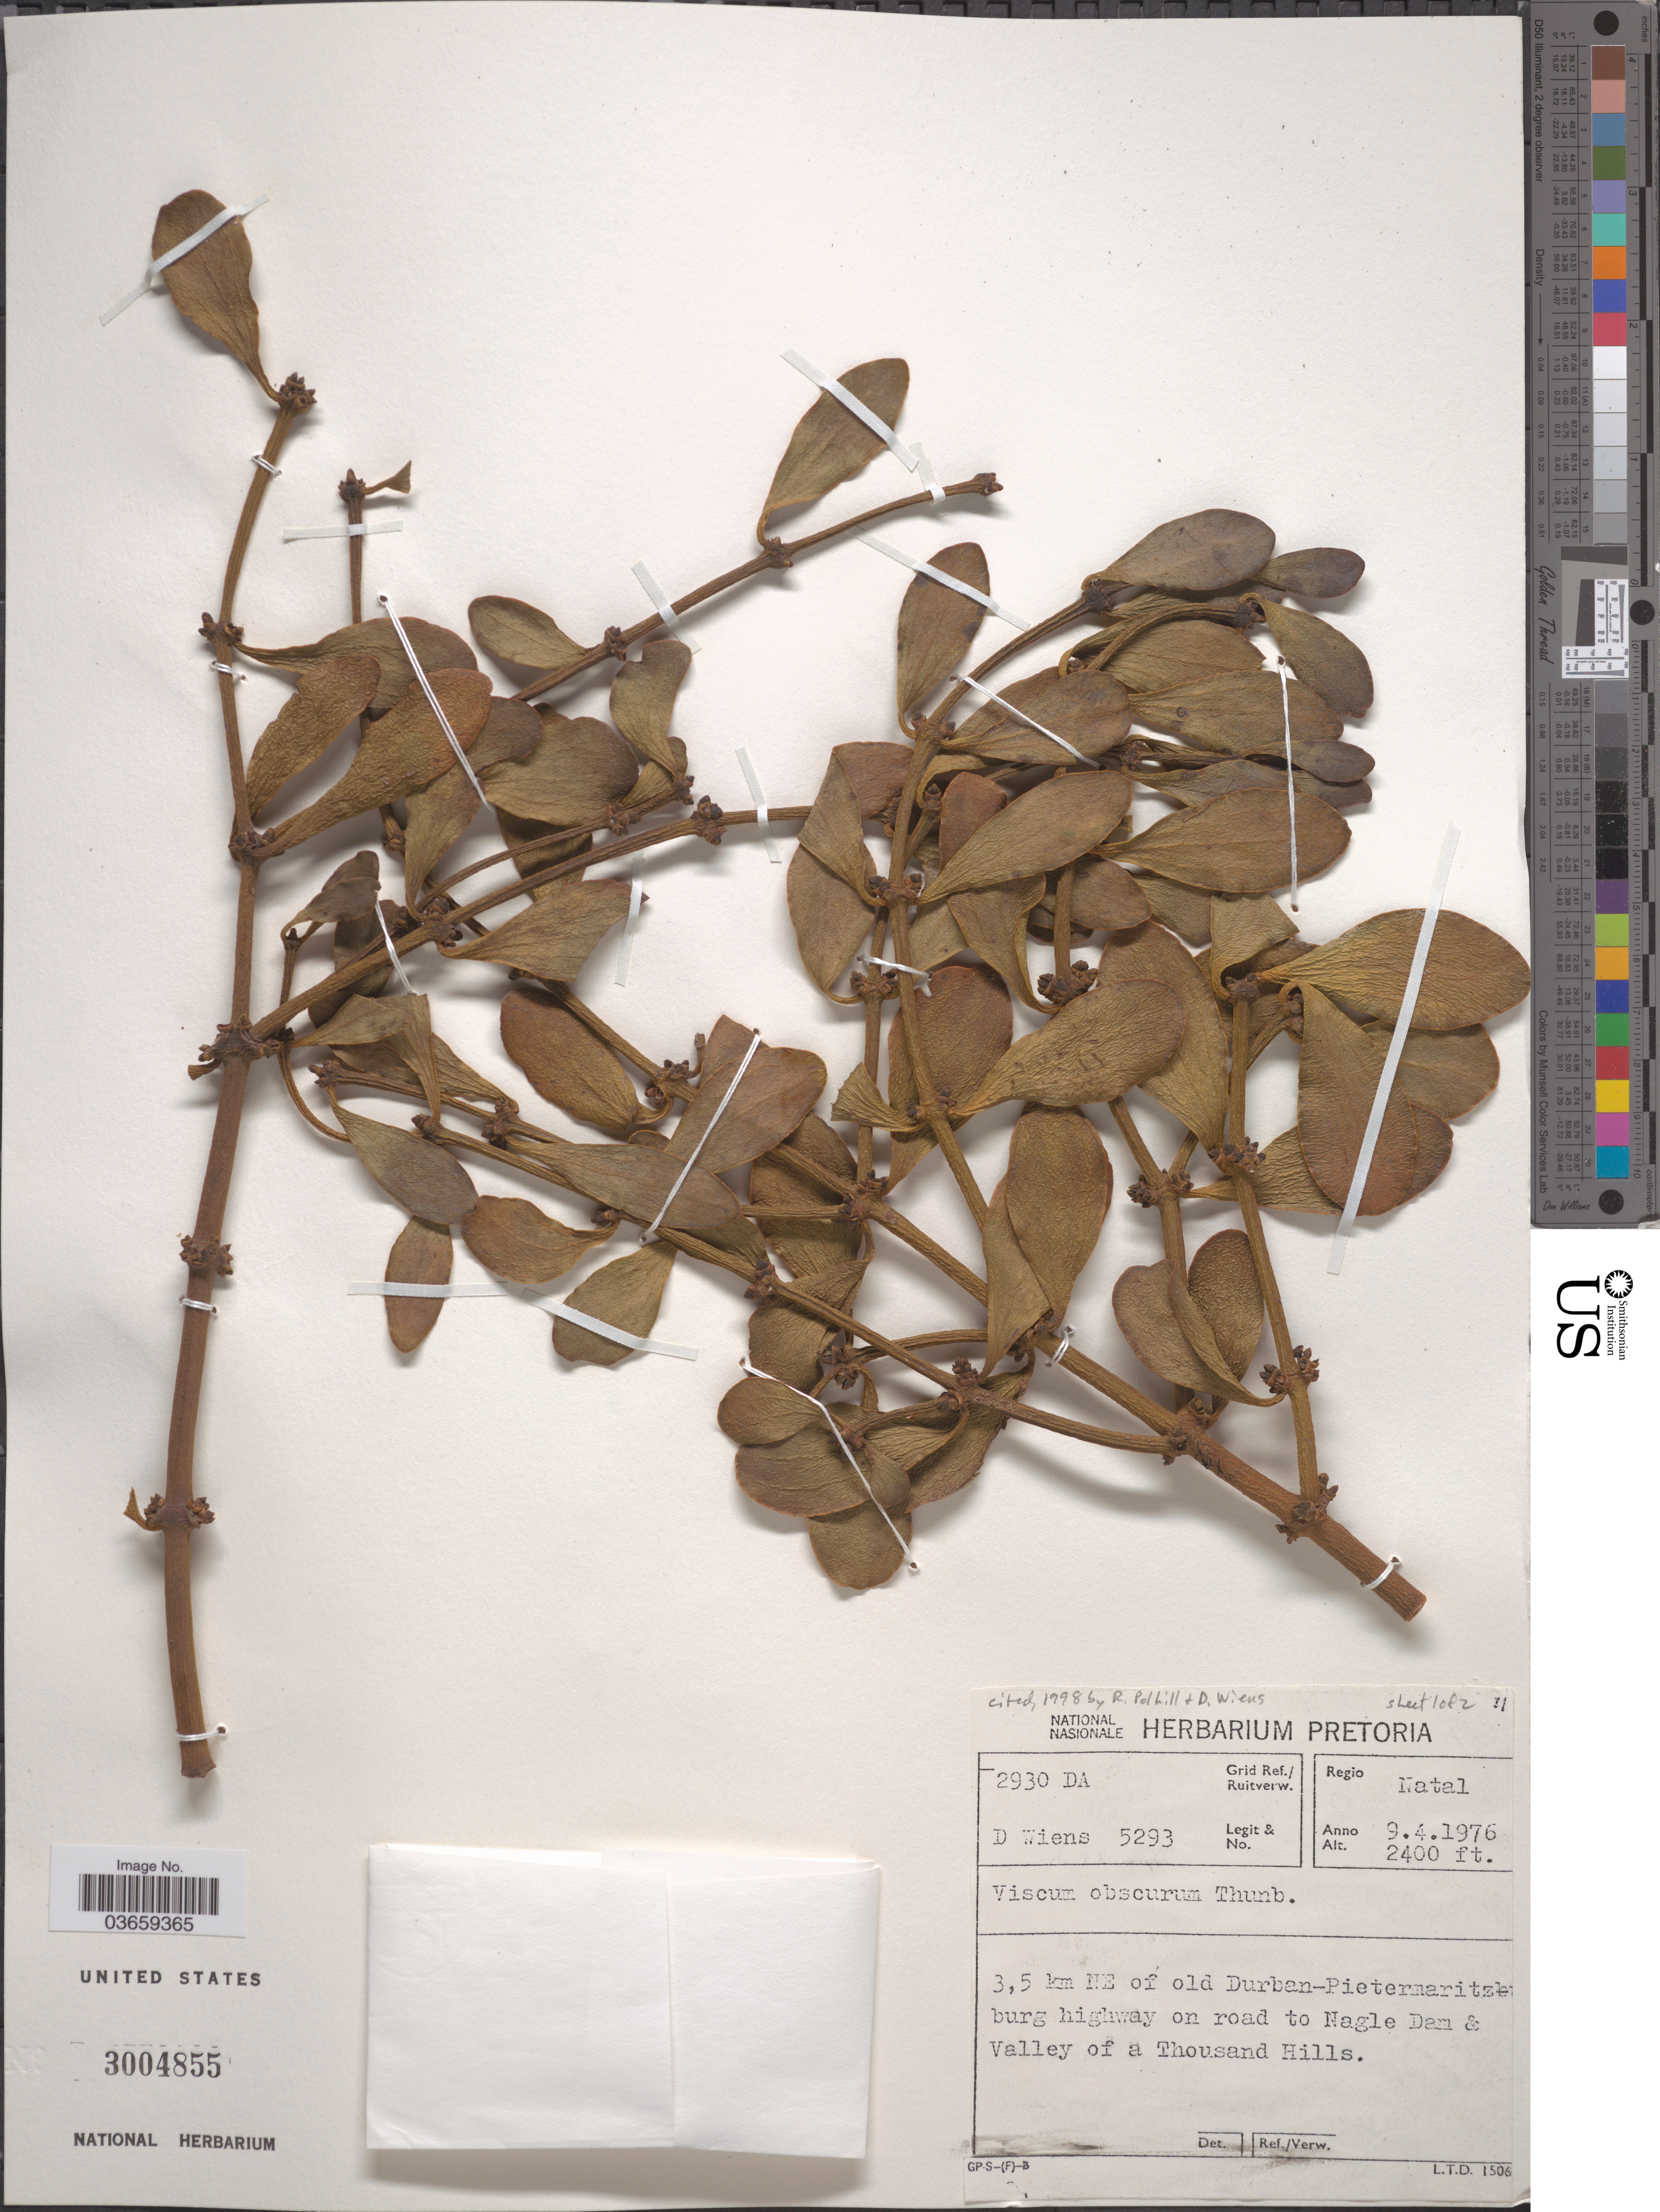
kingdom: Plantae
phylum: Tracheophyta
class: Magnoliopsida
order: Santalales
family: Viscaceae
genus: Viscum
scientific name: Viscum obscurum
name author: Thunb.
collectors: D. Wiens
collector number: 5293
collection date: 1976-04-09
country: South Africa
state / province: KwaZulu-Natal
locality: Regio Natal. Grid Ref./Ruitverw. 2930 DA. 3,5 km NE of old Durban-Pietermaritzburg highway on road to Nagle Dam & Valley of a Thousand Hills.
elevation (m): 732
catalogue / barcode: US 3004855